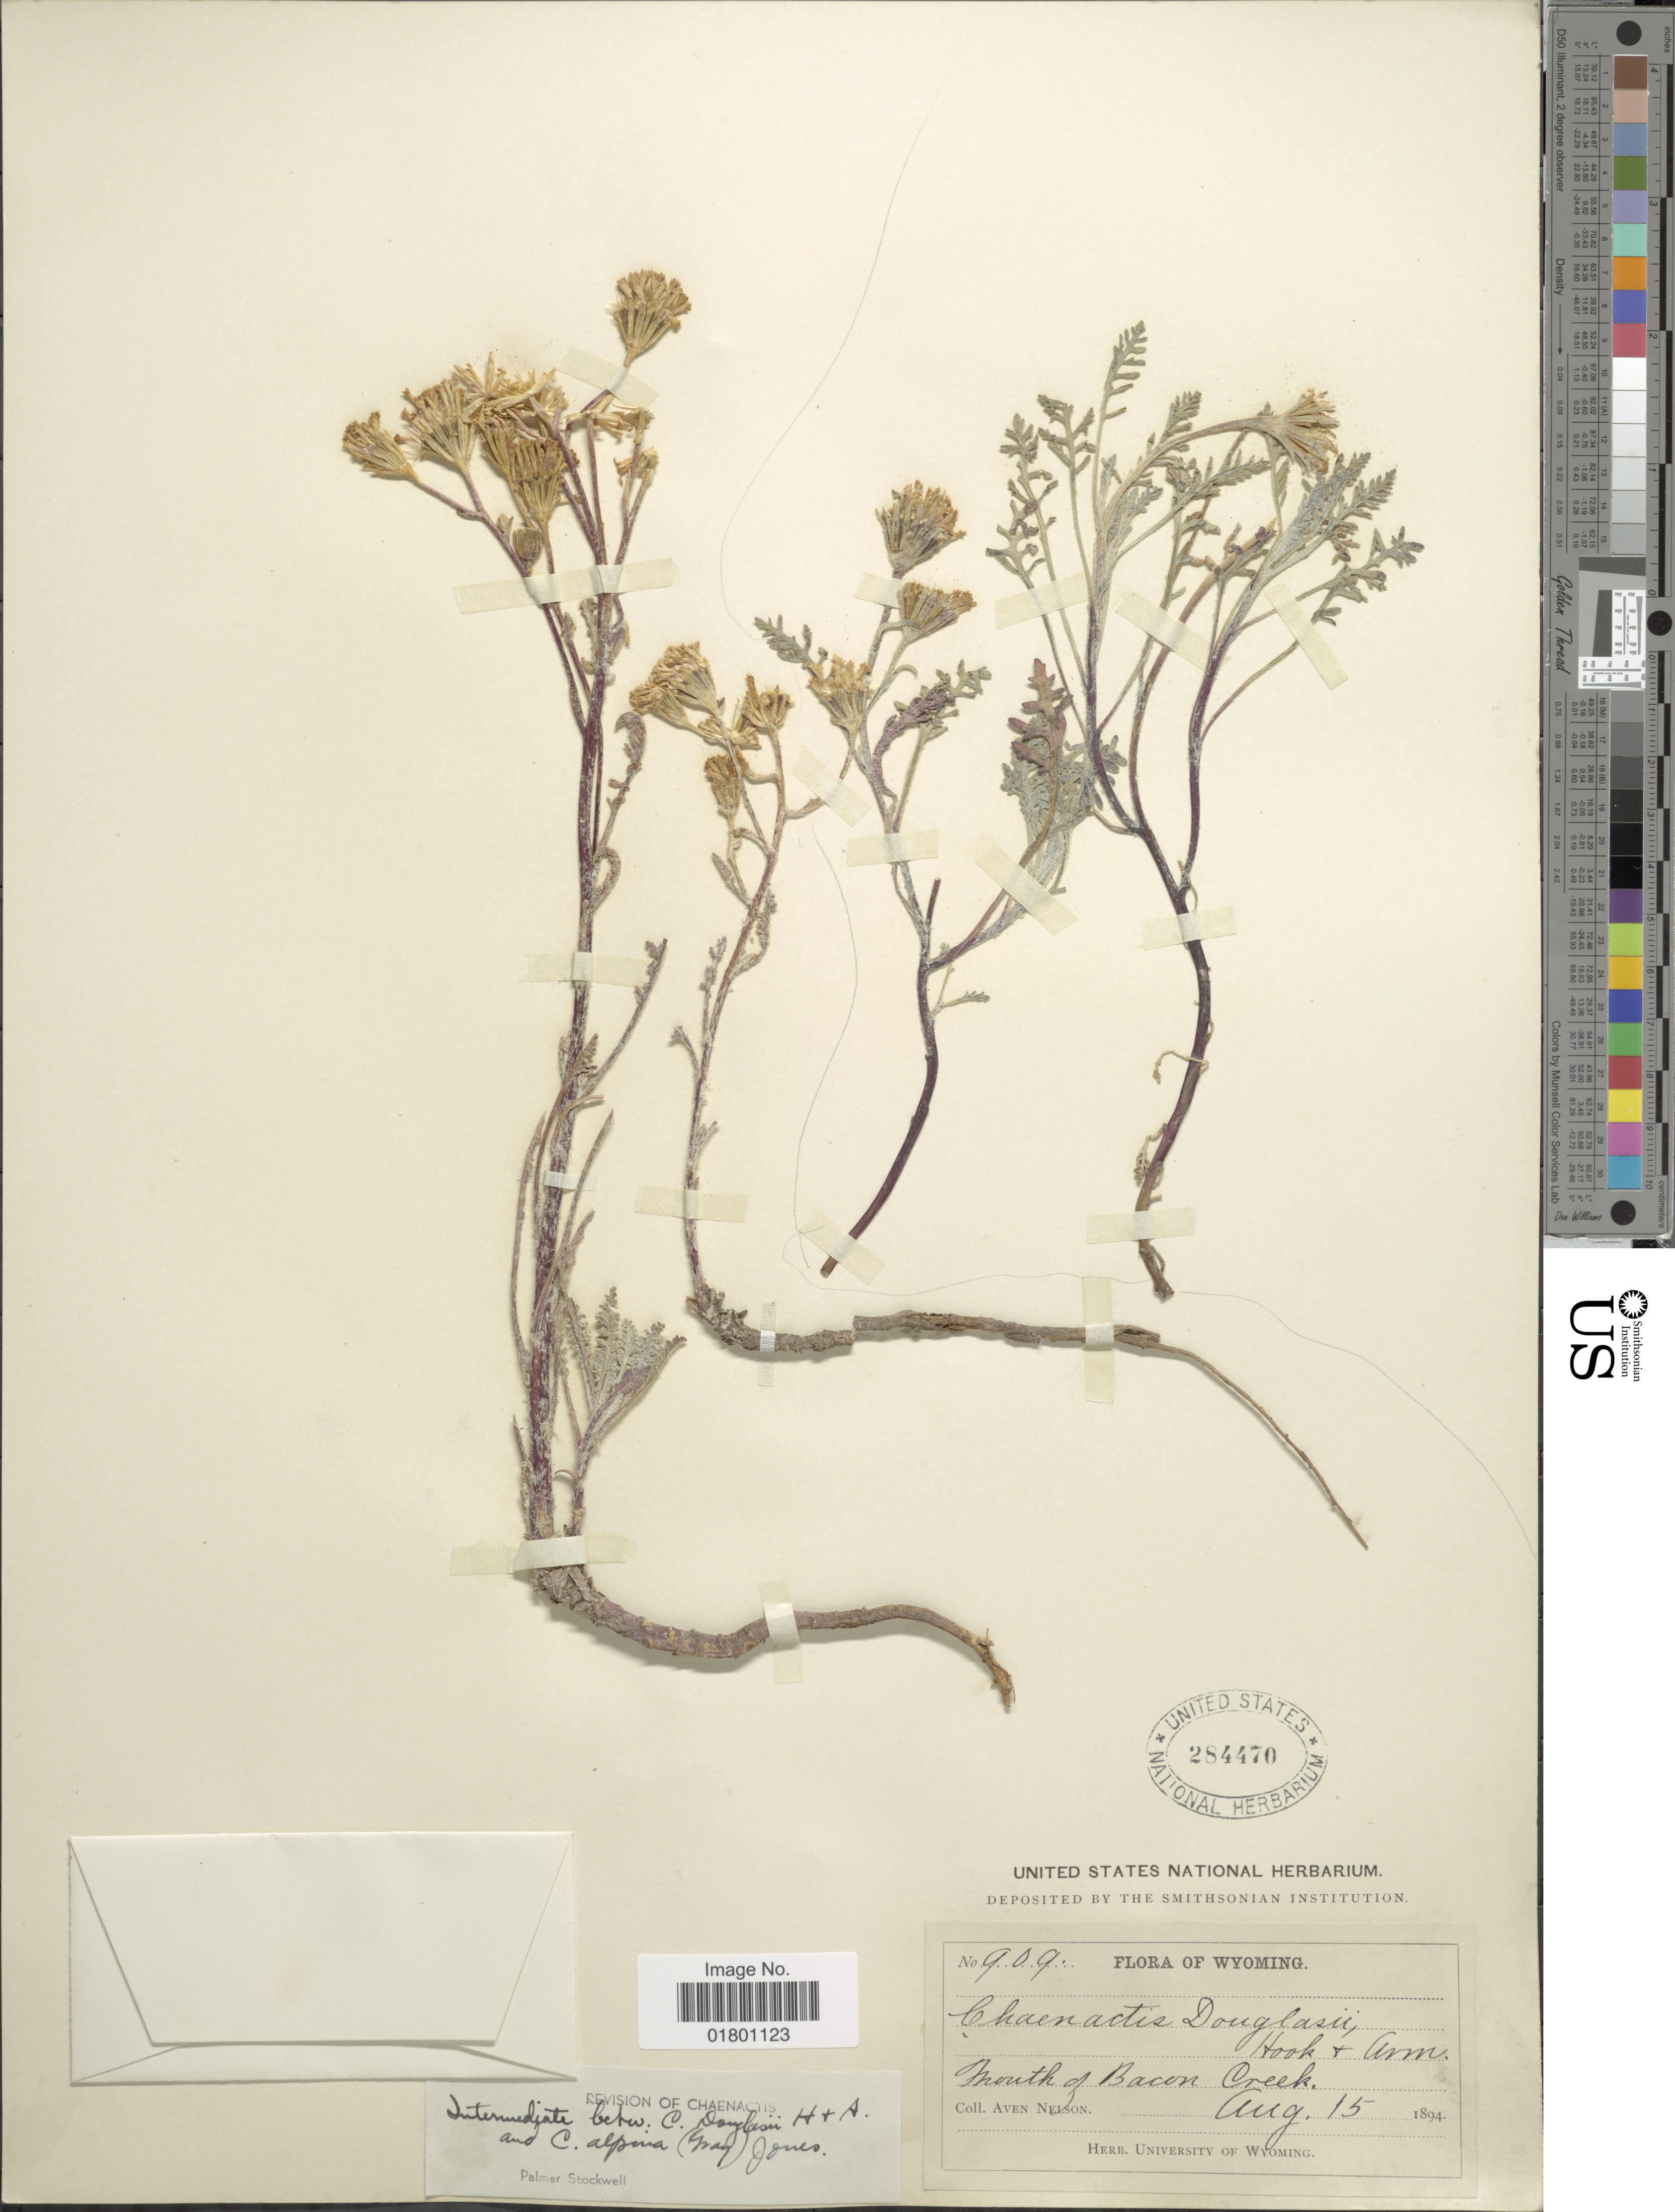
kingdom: Plantae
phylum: Tracheophyta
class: Magnoliopsida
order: Asterales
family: Asteraceae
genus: Chaenactis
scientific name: Chaenactis douglasii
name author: Hook. & Arn.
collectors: A. Nelson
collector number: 909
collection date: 1894-08-15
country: United States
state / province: Wyoming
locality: Mouth of Bacon Creek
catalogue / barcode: US 284470